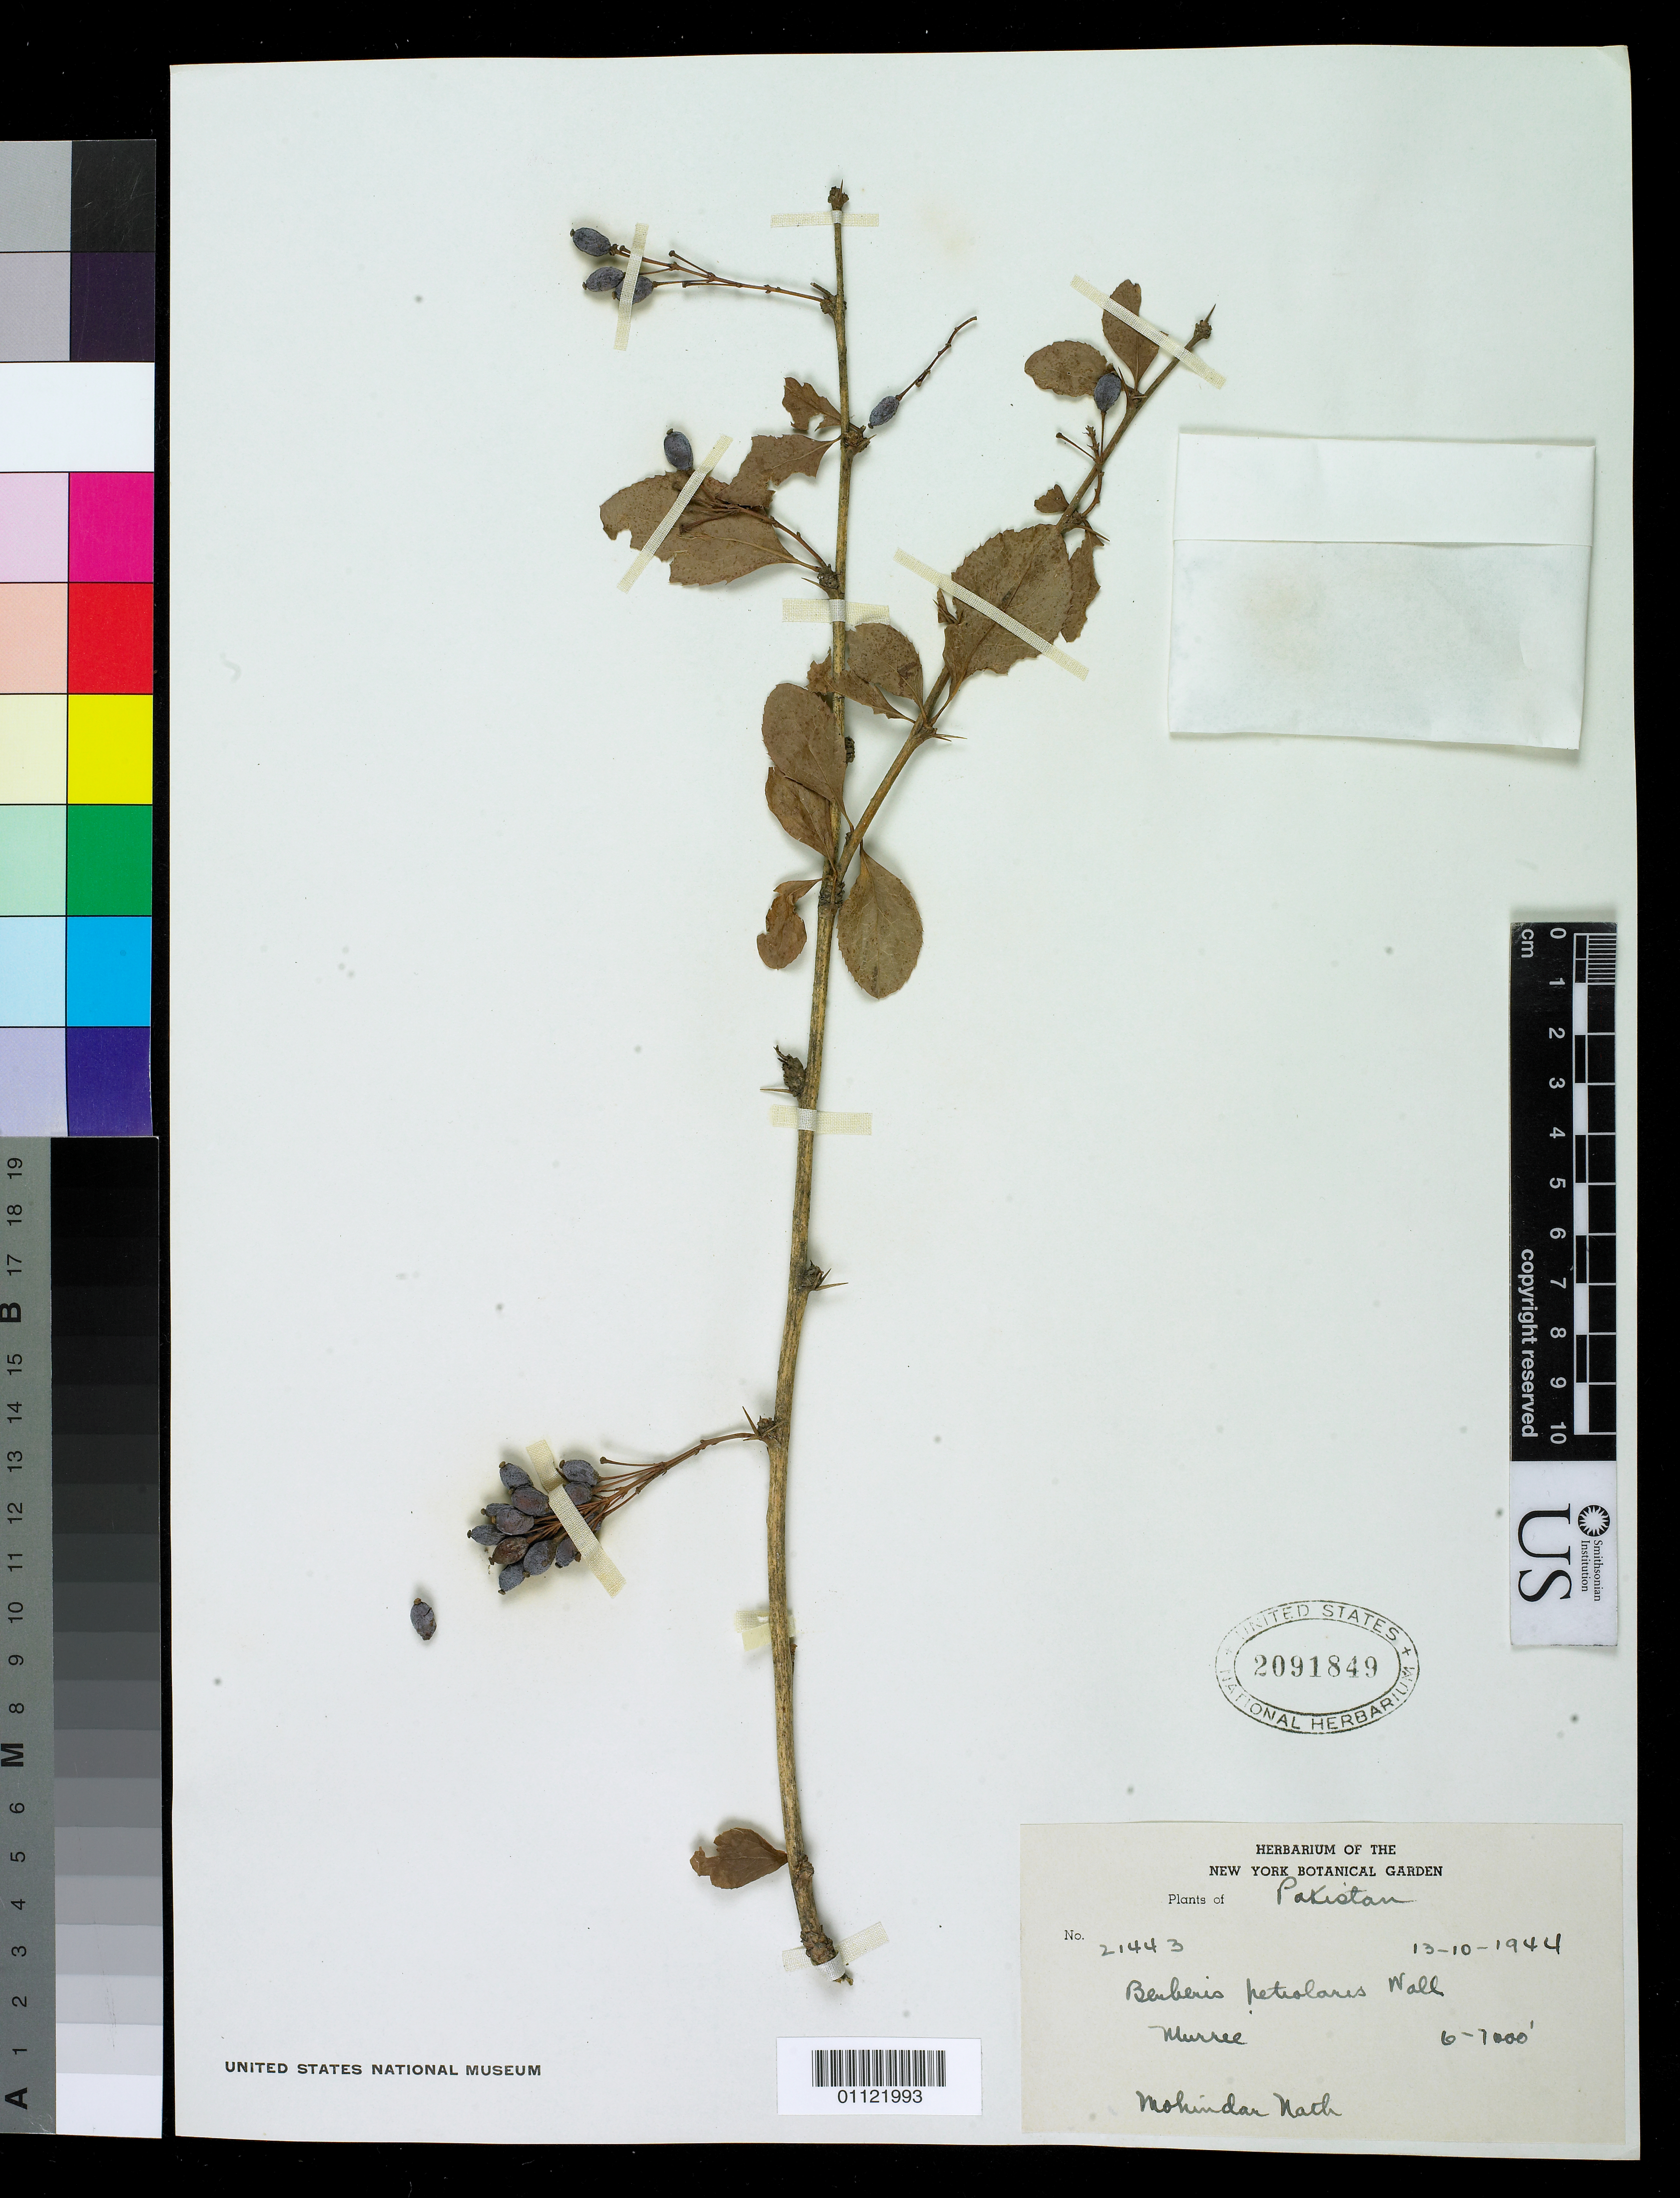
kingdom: Plantae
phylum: Tracheophyta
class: Magnoliopsida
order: Ranunculales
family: Berberidaceae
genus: Berberis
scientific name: Berberis petiolaris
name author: Wall. ex G. Don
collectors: N. Mohindar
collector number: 21443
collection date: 1944-10-13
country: Pakistan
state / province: Punjab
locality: Murree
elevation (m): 1829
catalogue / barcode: US 2091849